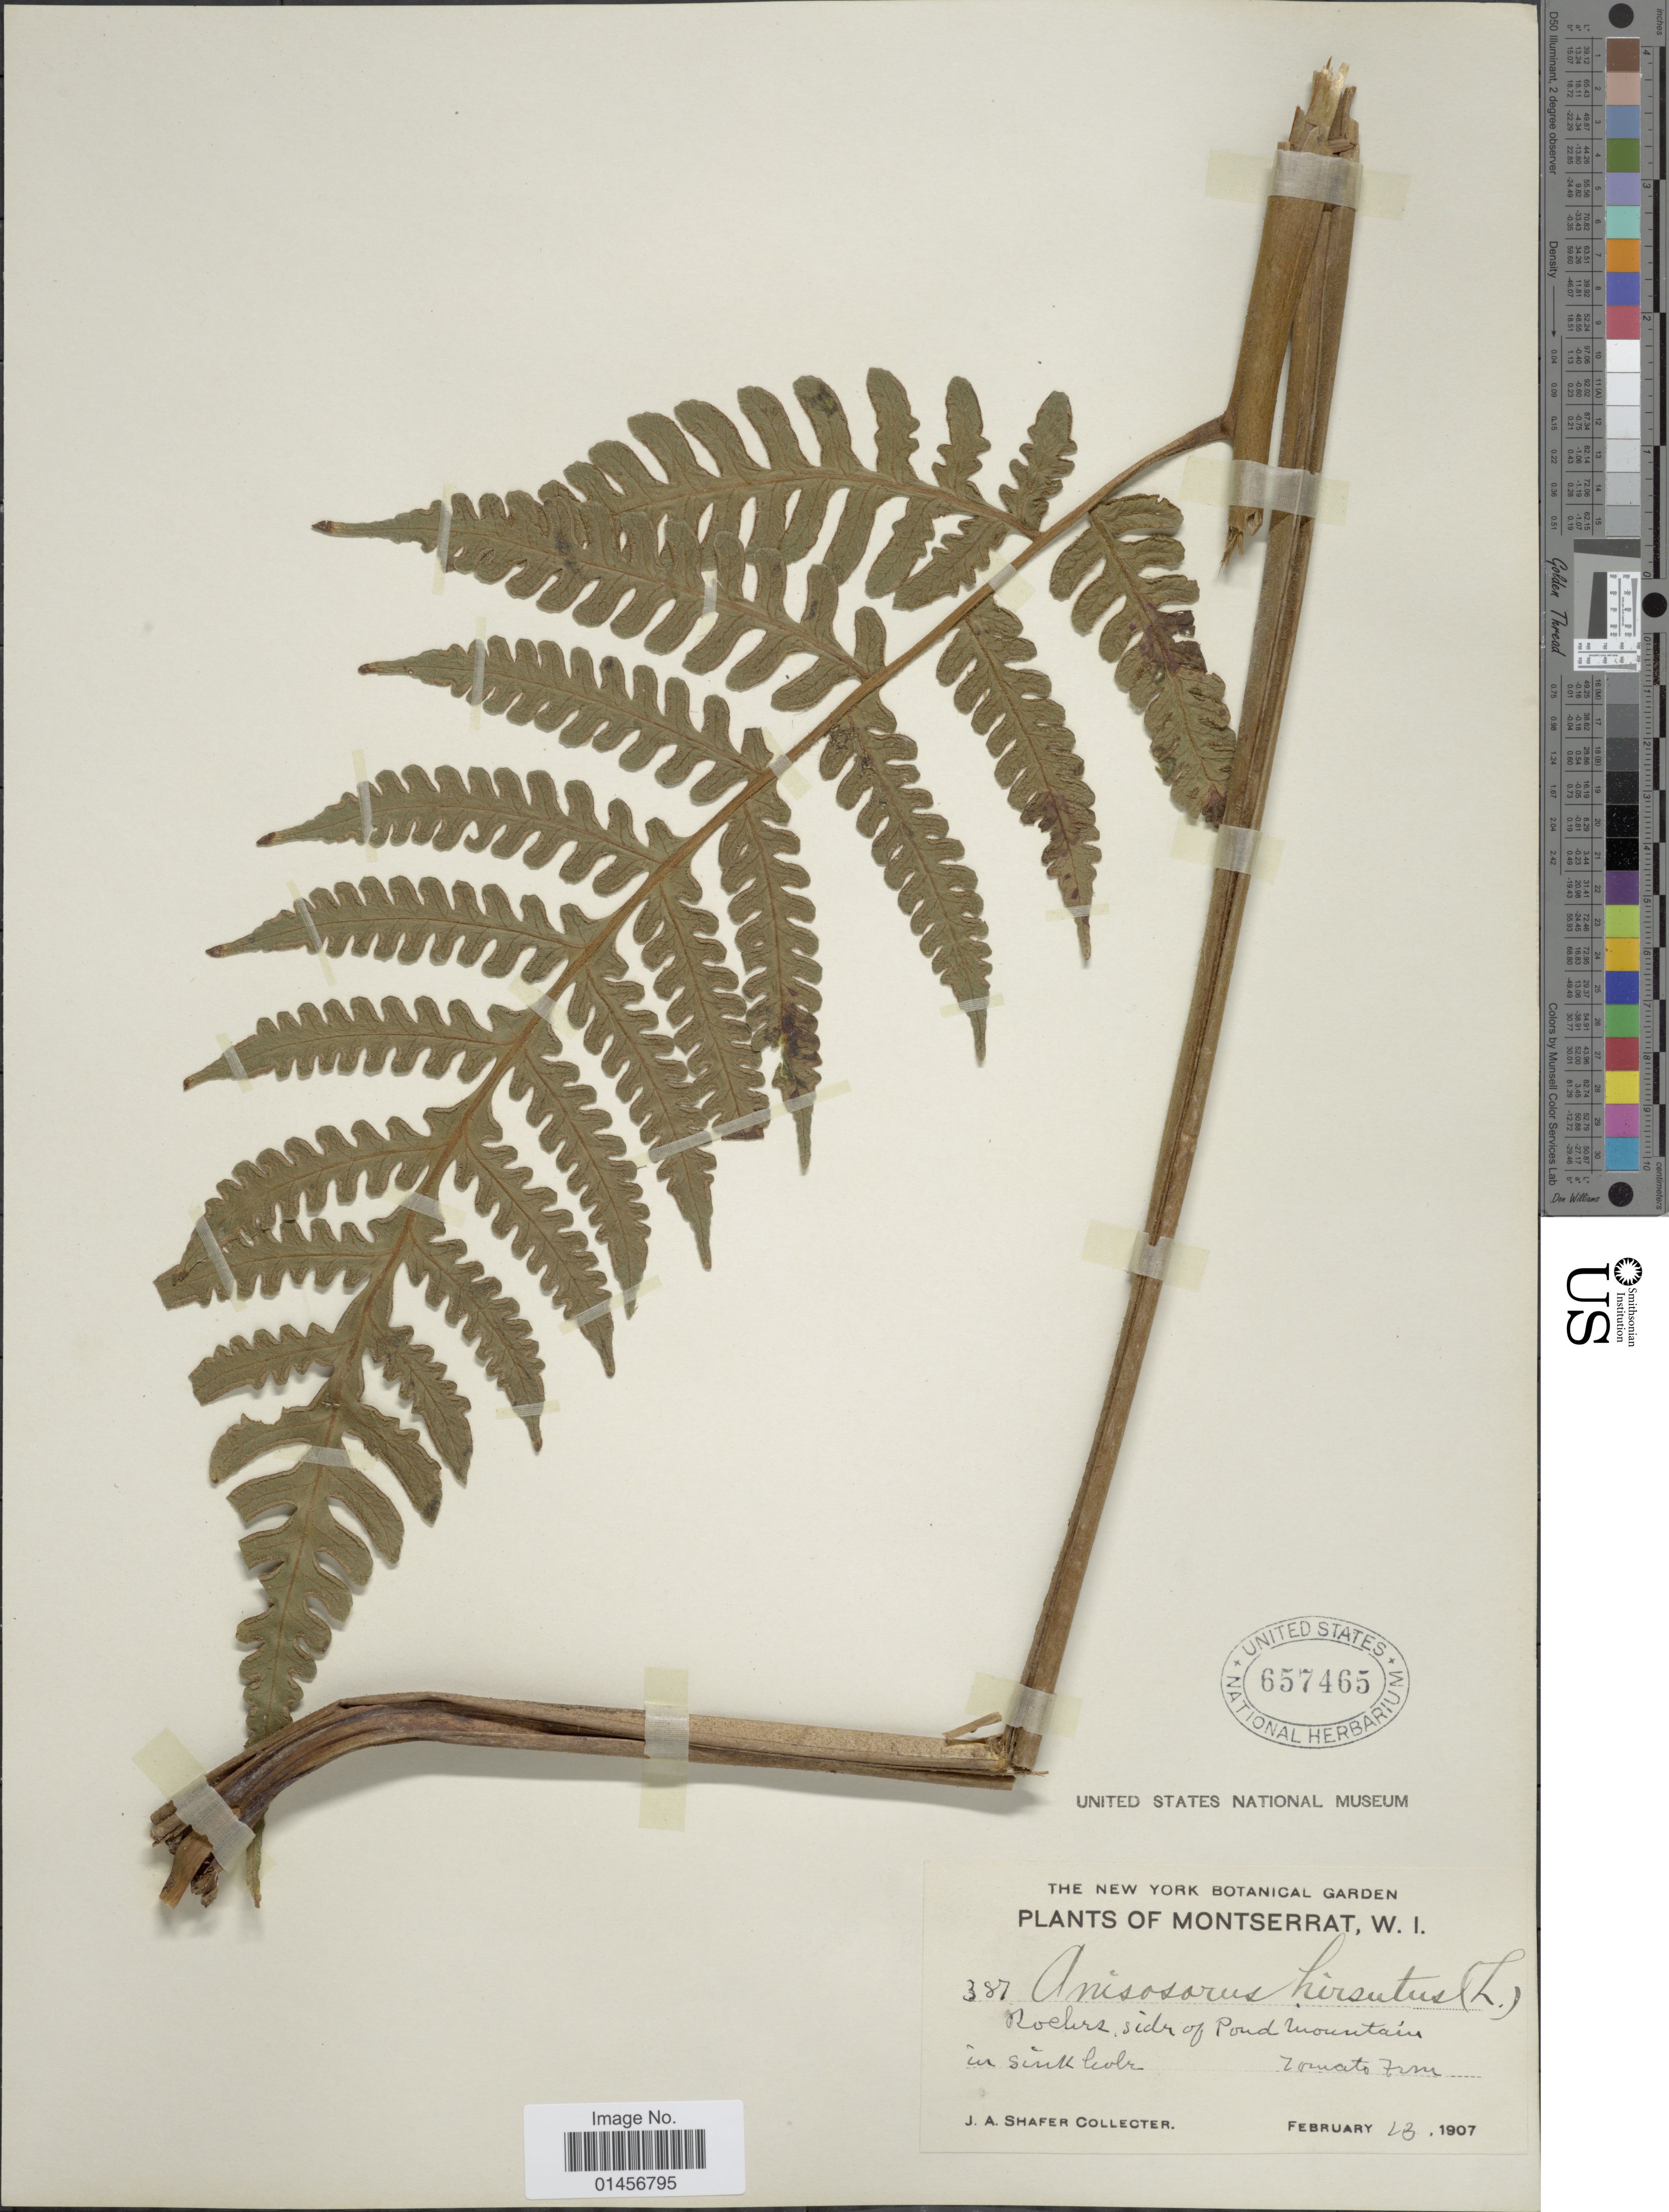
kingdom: Plantae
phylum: Tracheophyta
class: Polypodiopsida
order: Polypodiales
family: Lonchitidaceae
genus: Lonchitis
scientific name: Lonchitis hirsuta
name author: L.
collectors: J. A. Shafer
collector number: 387 *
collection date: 1907-02-13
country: Montserrat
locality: Roches side of Fond Mountains in sink hole.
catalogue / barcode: US 657465